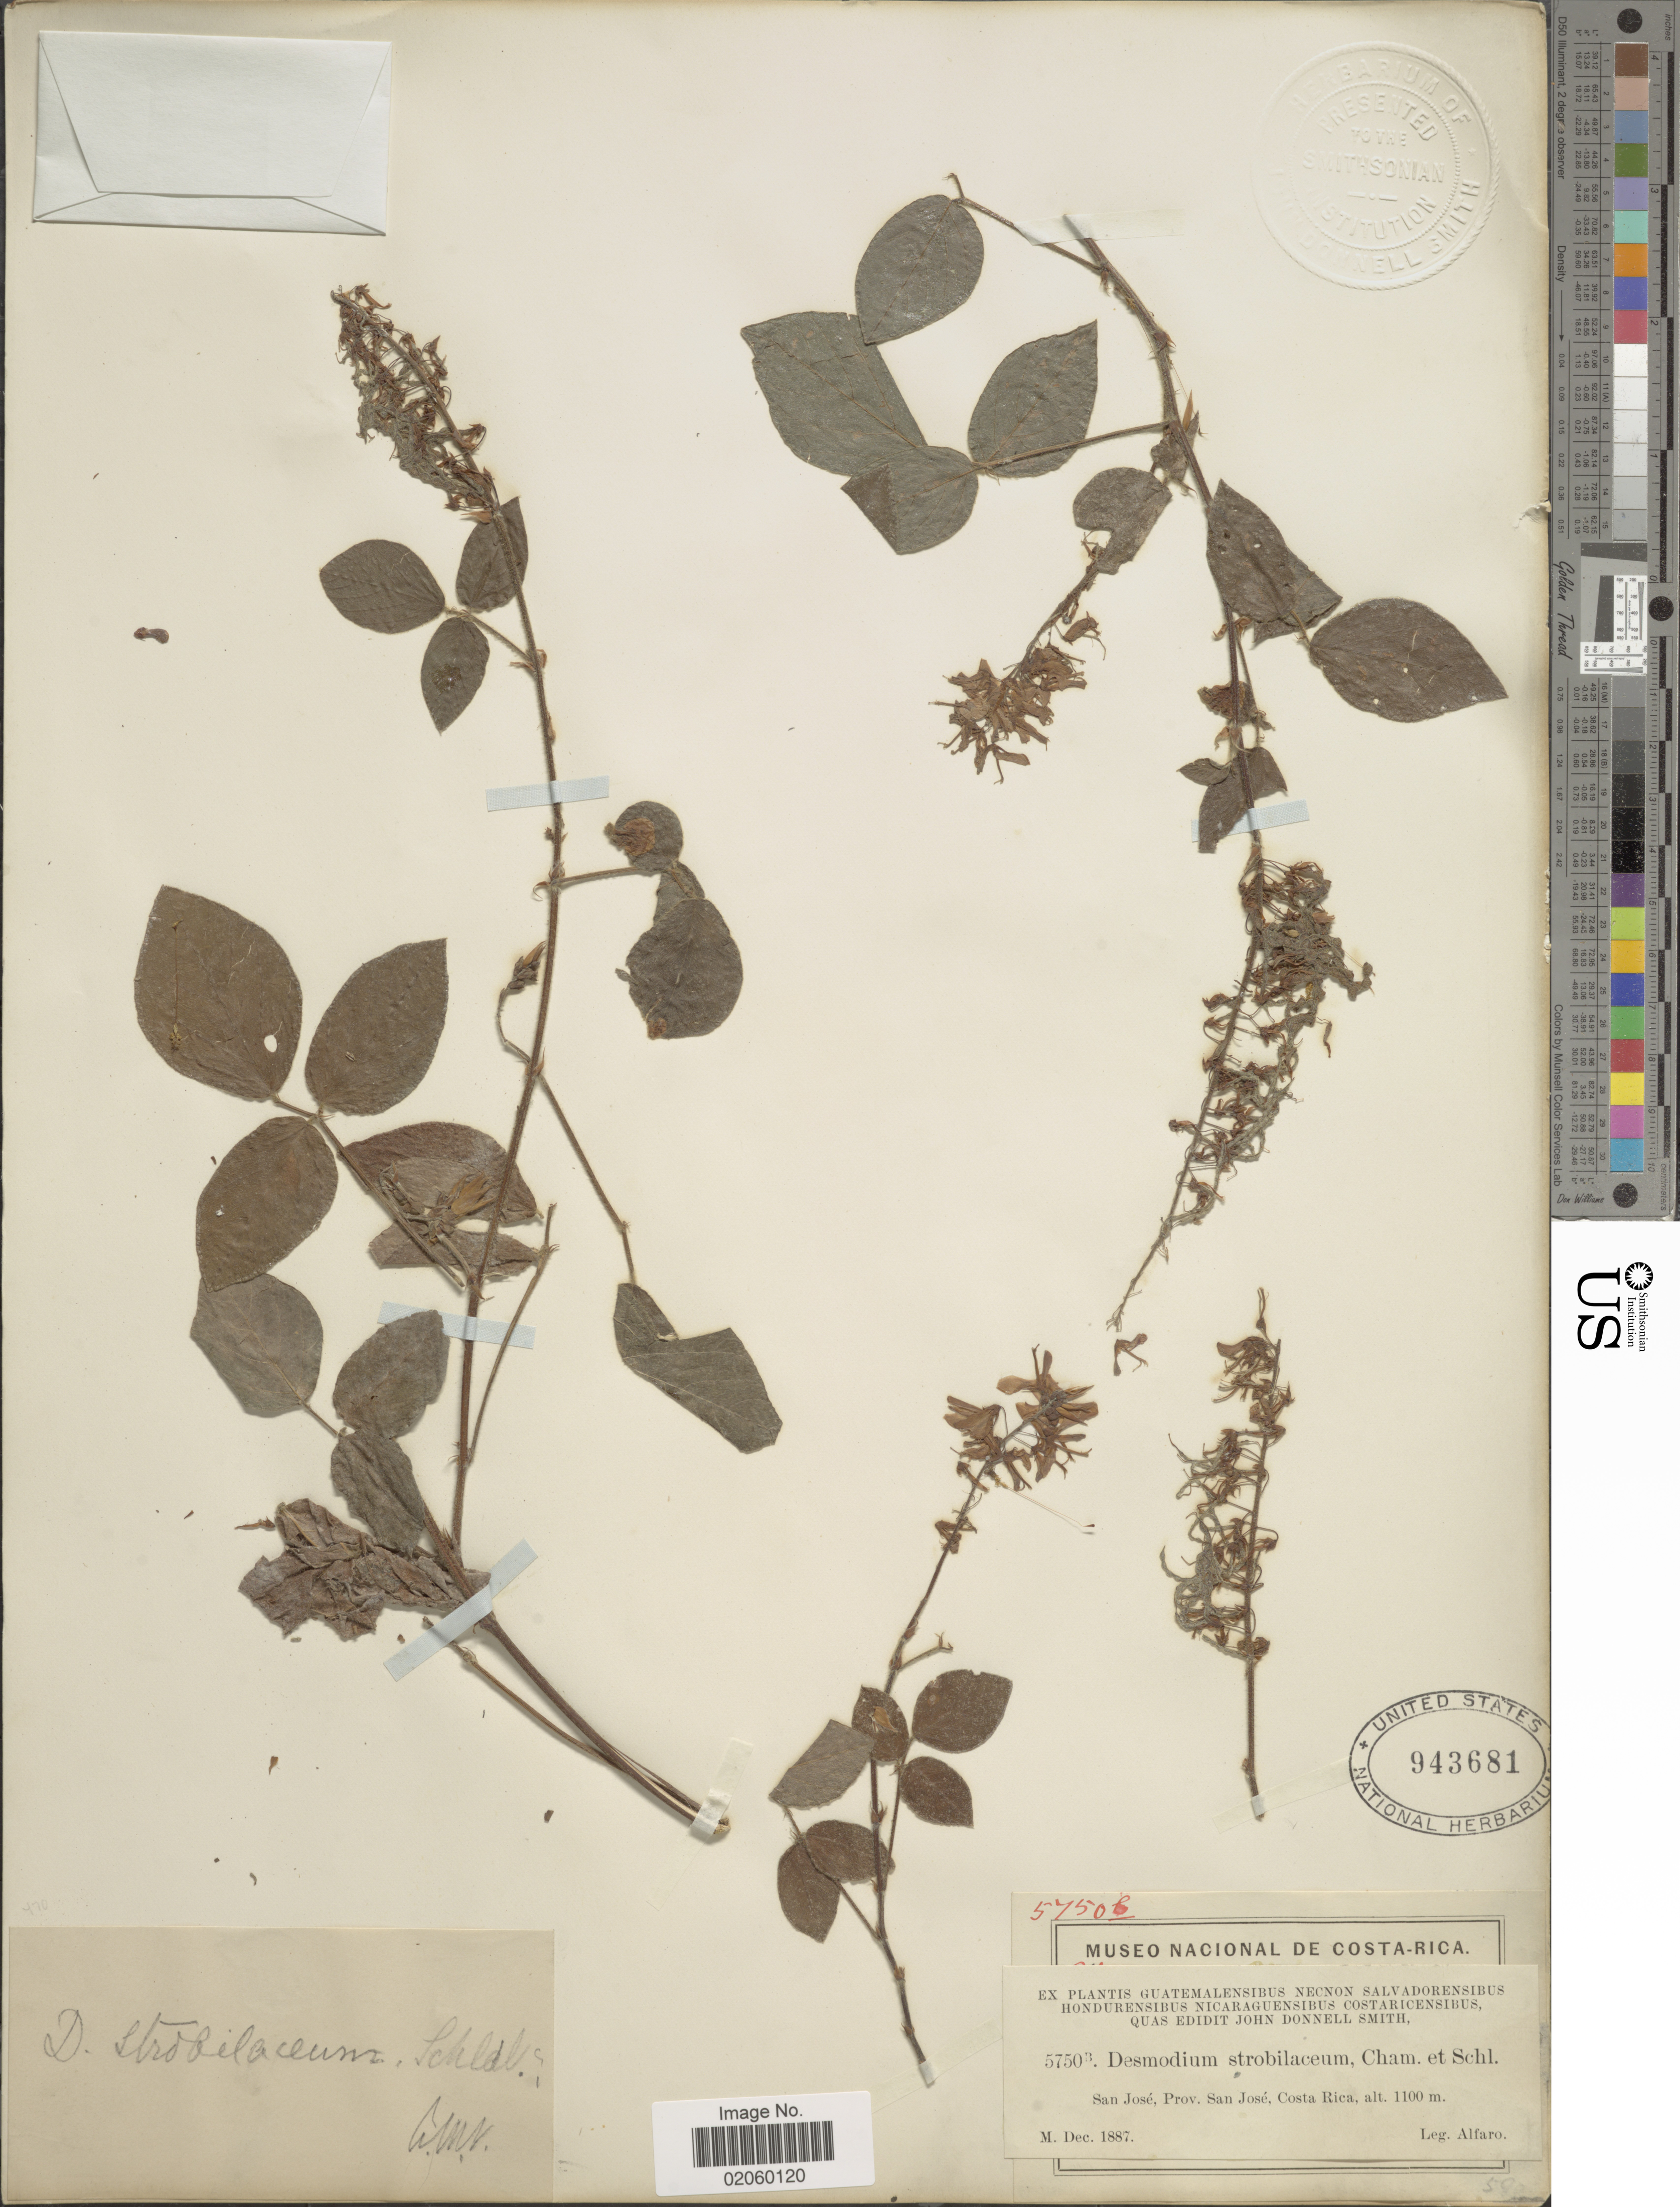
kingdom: Plantae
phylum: Tracheophyta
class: Magnoliopsida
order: Fabales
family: Fabaceae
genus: Desmodium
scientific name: Desmodium strobilaceum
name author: Schltdl.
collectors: Alfaro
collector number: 5750B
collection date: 1887-12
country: Costa Rica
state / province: San José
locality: San Jose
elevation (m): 1100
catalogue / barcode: US 943681